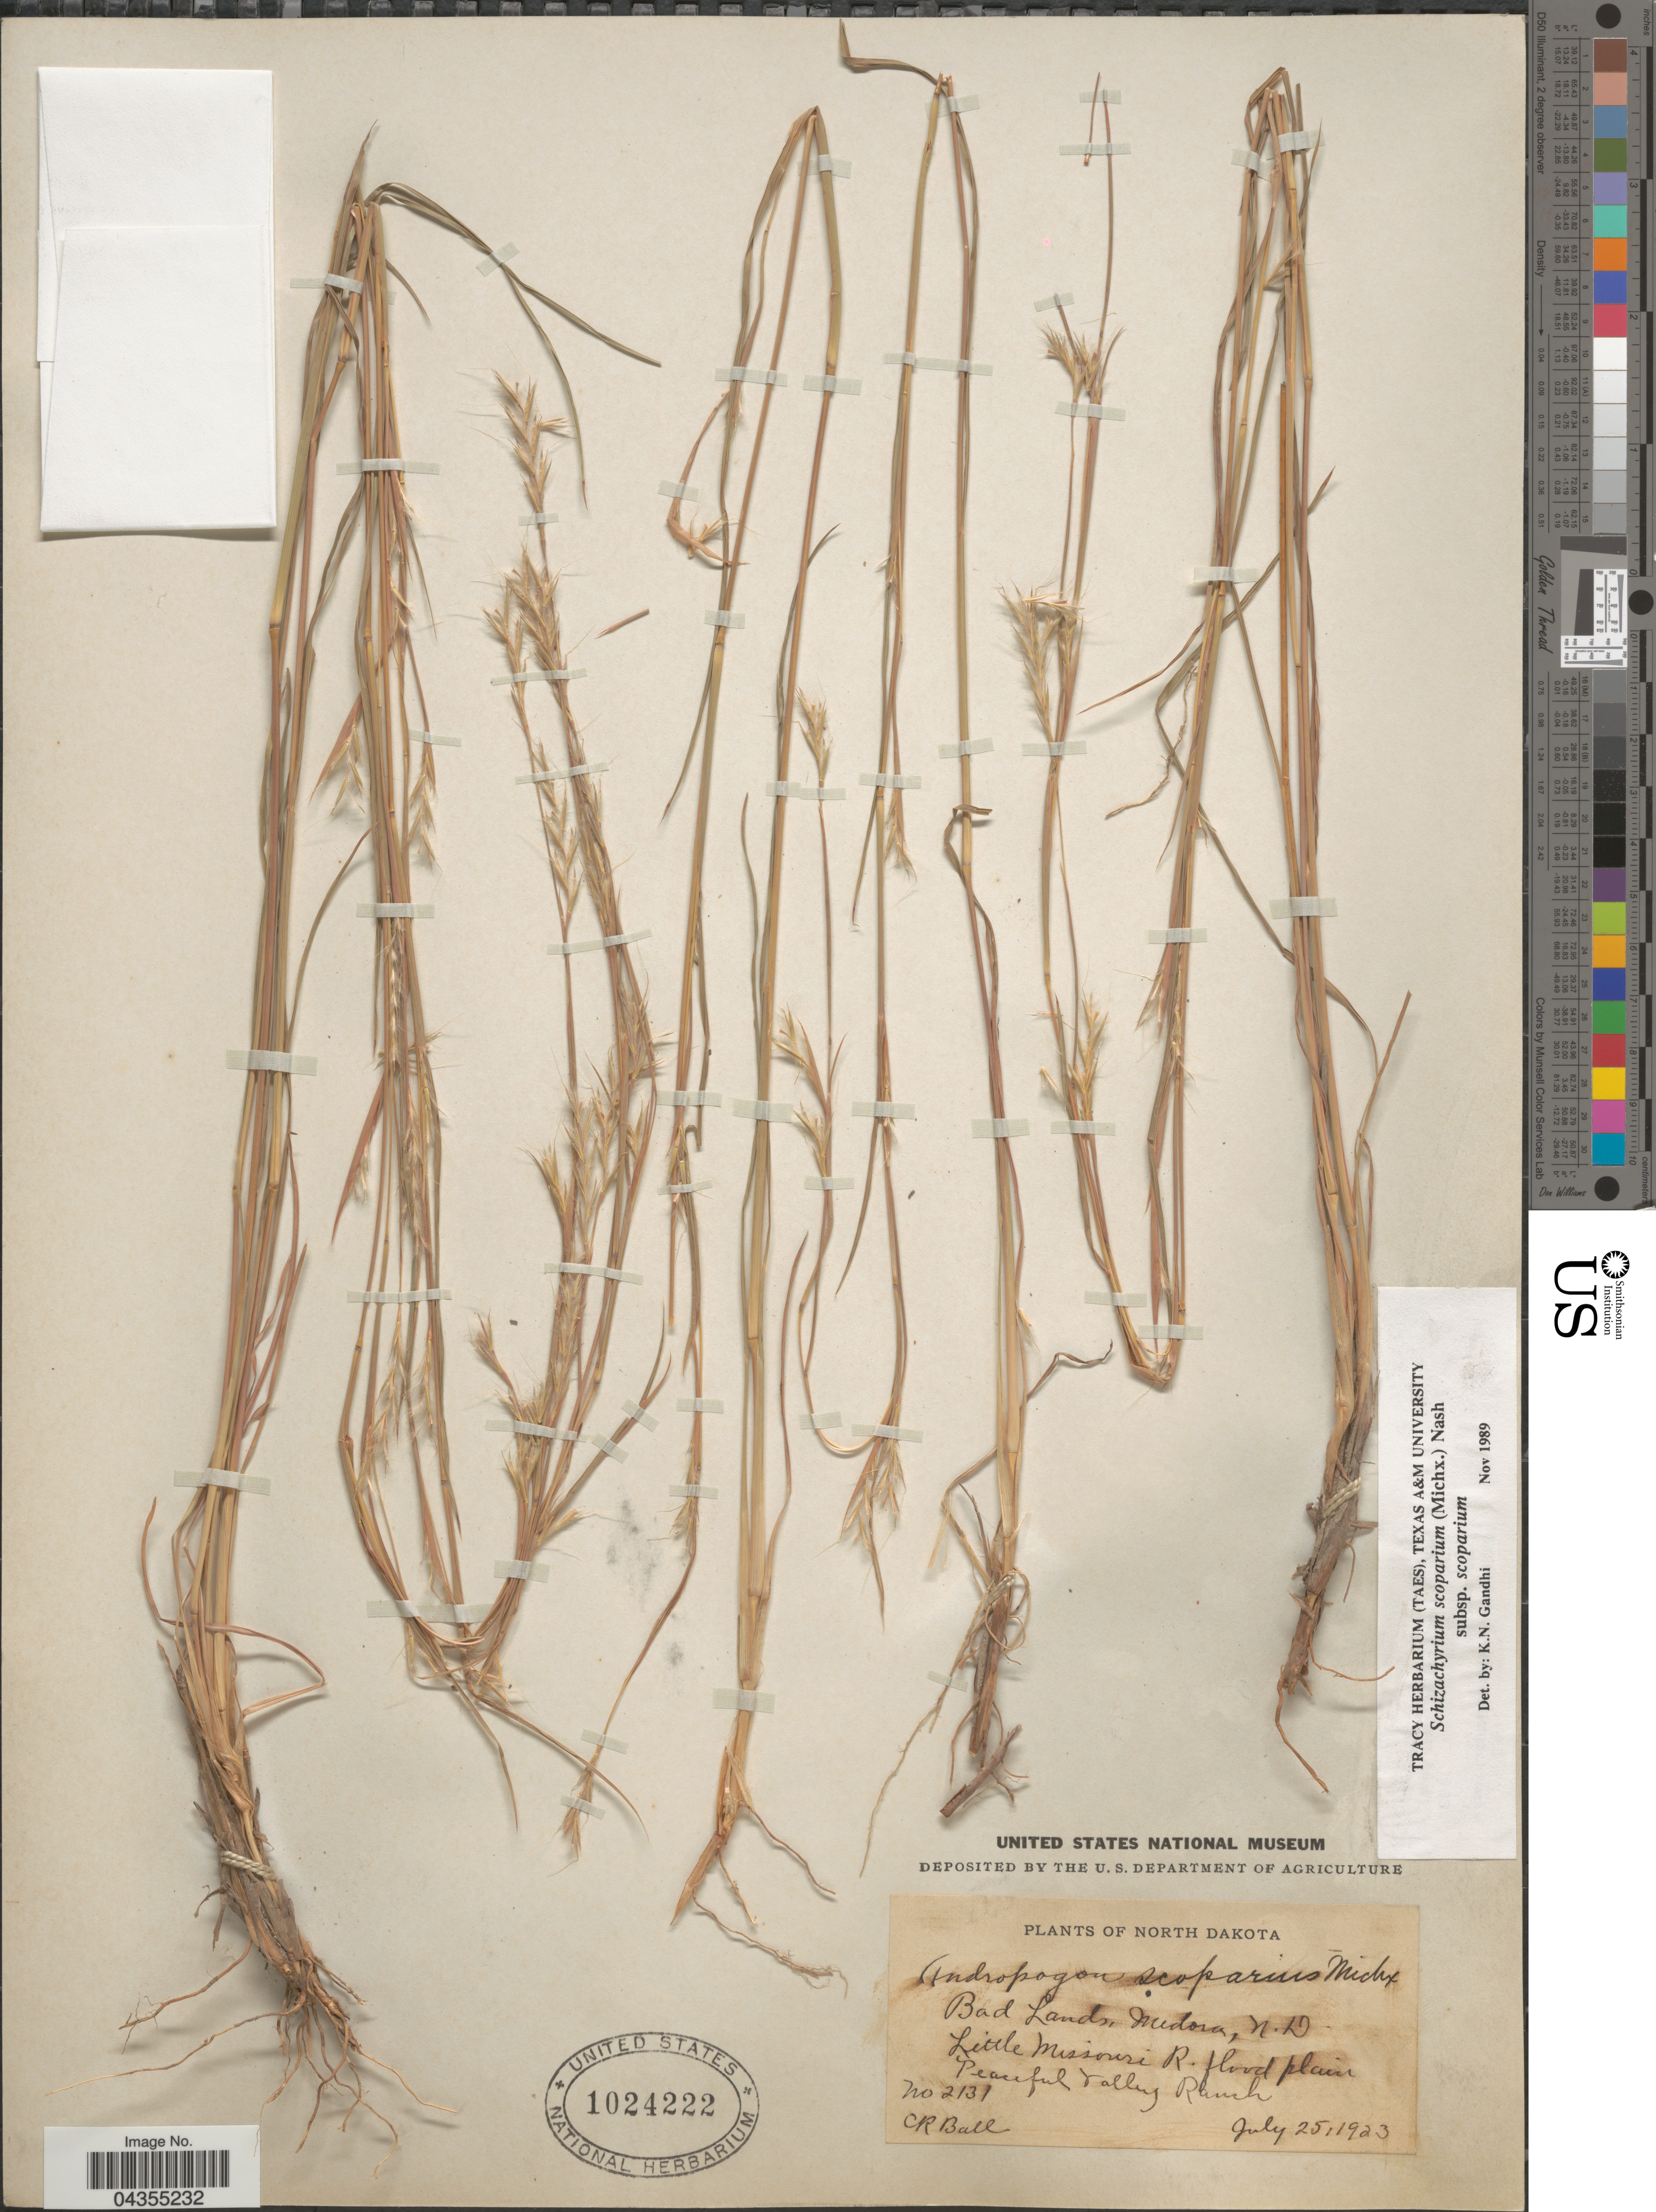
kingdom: Plantae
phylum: Tracheophyta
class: Liliopsida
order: Poales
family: Poaceae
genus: Schizachyrium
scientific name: Schizachyrium scoparium var. scoparium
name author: (Michx.) Nash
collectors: C. R. Ball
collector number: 2131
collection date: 1923-07-25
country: United States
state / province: North Dakota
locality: Bad Lands, Medora. Little Missouri R. floodplain. Peaceful Valley Ranch.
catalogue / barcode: US 1024222